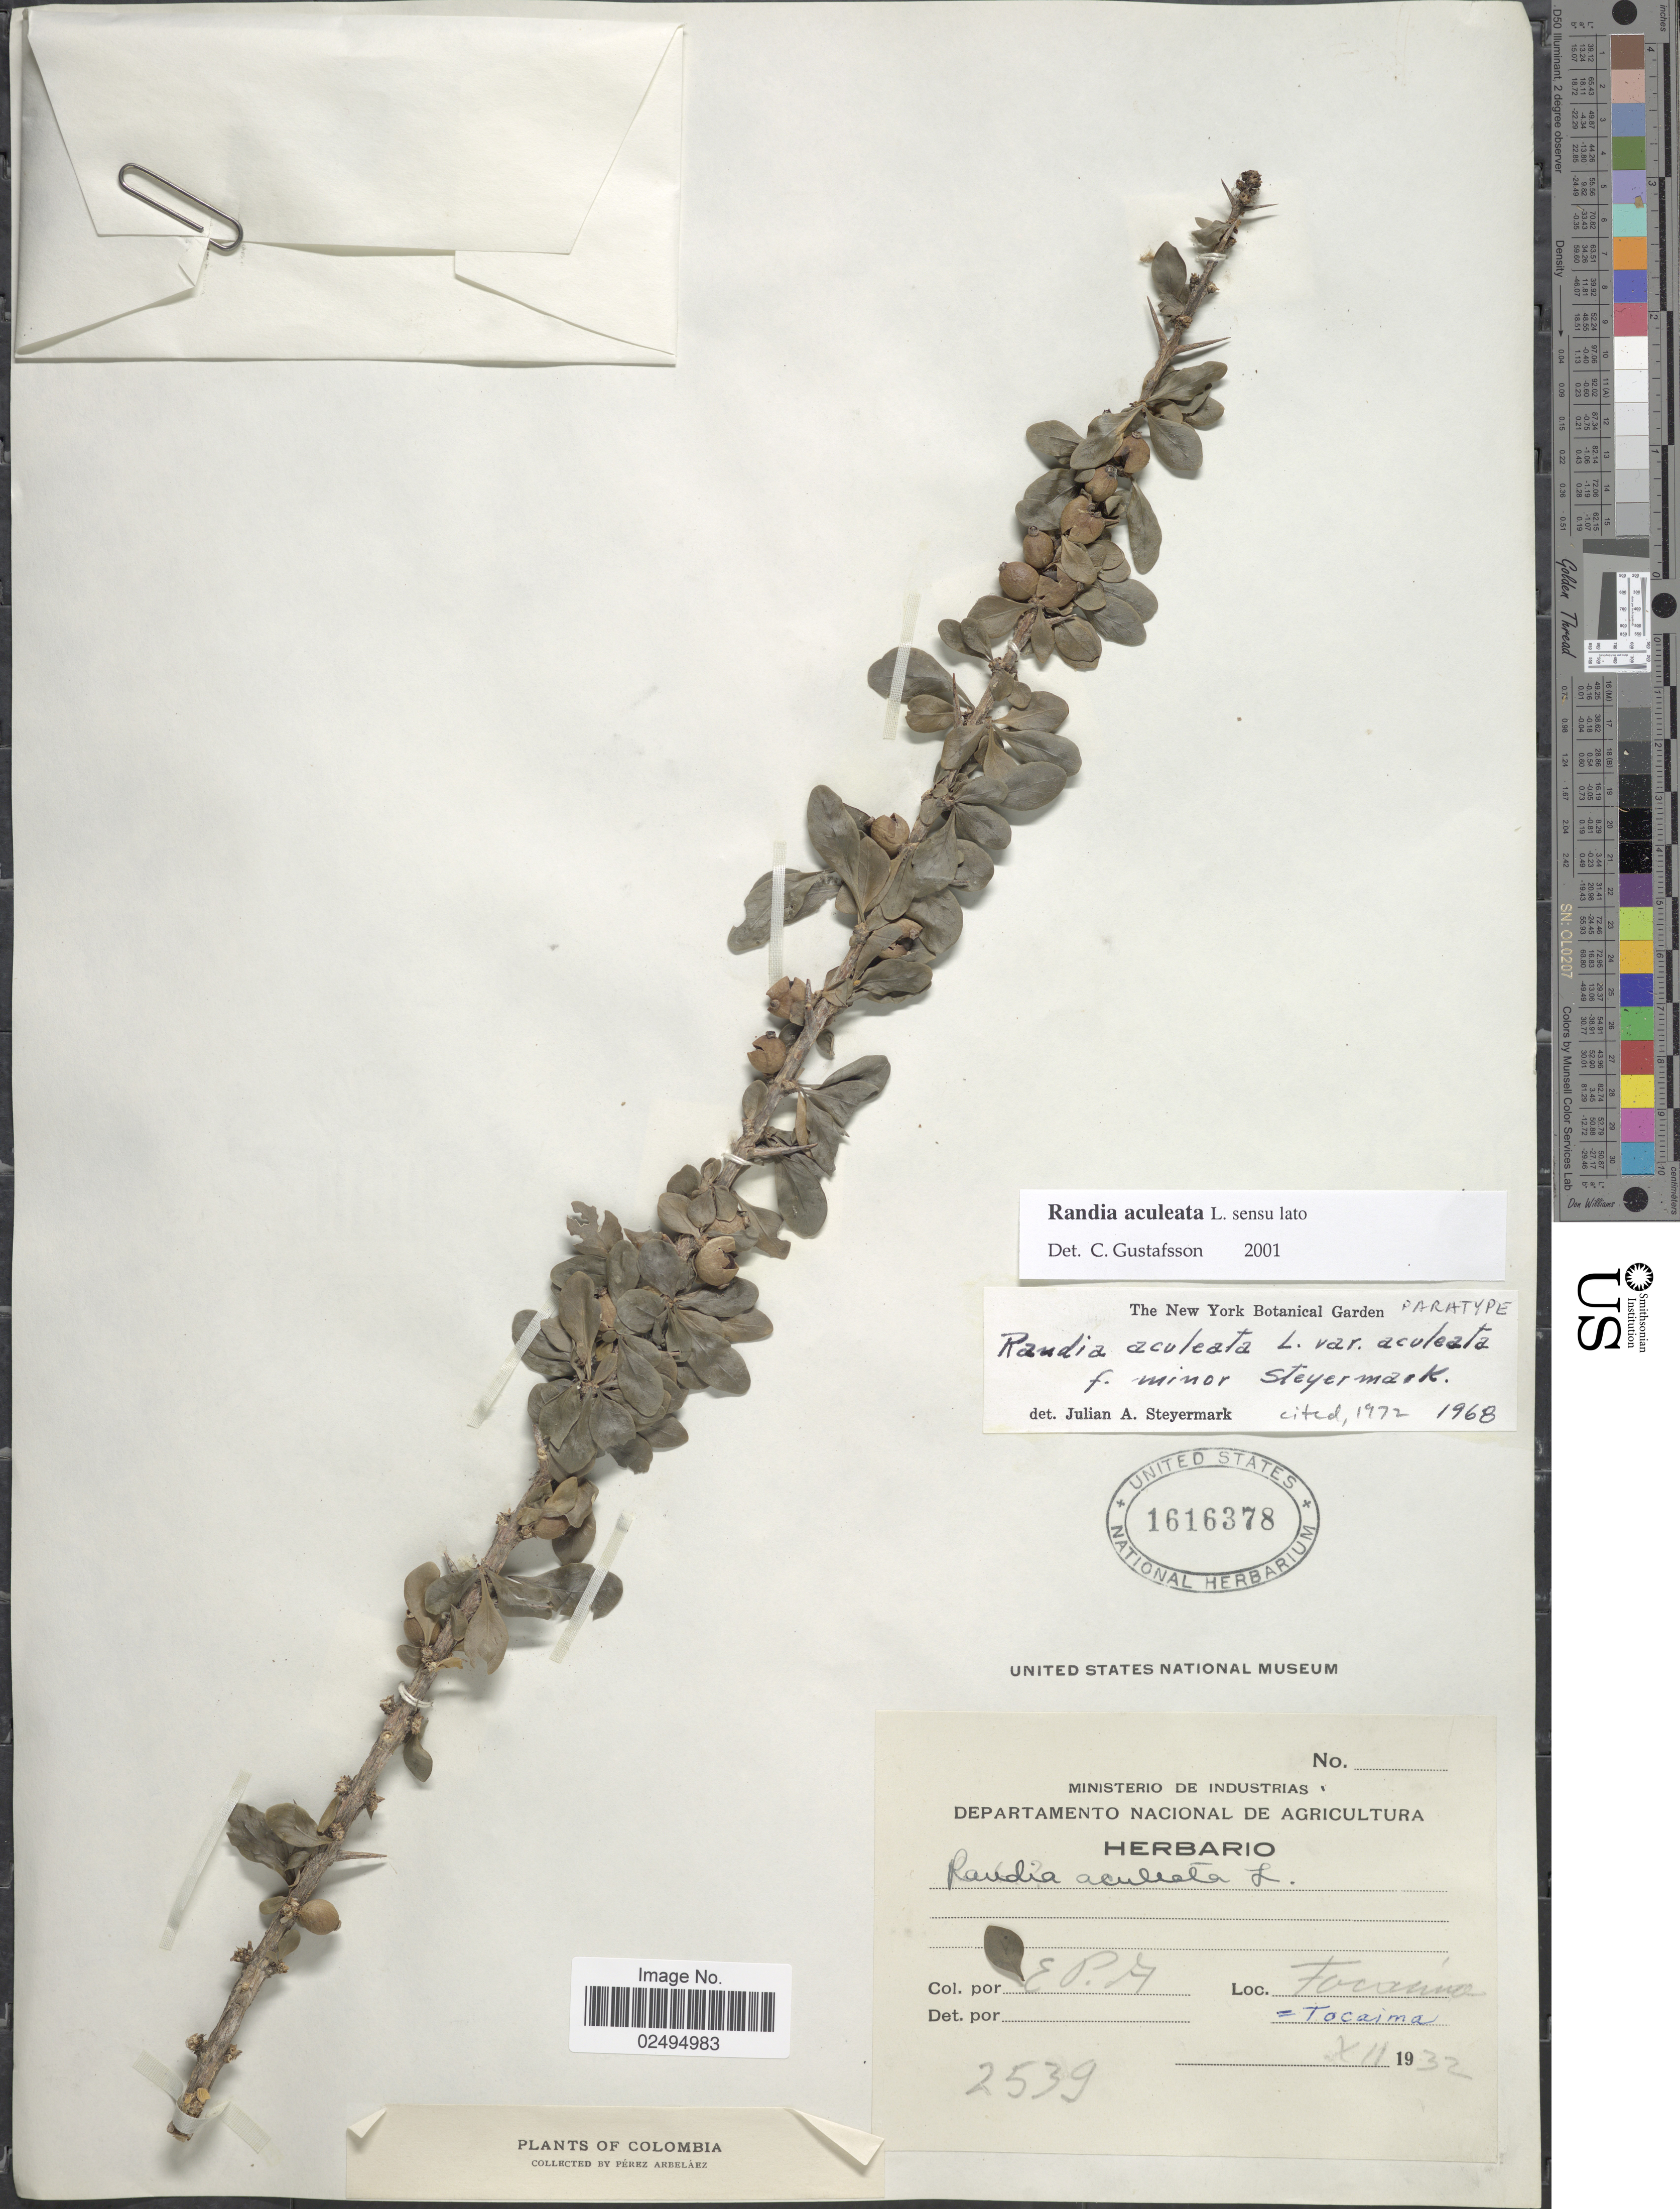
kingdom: Plantae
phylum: Tracheophyta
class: Magnoliopsida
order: Gentianales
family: Rubiaceae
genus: Randia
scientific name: Randia aculeata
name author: L.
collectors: E. Pérez Arbeláez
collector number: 2539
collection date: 1932-12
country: Colombia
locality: Tocaima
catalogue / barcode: US 1616378